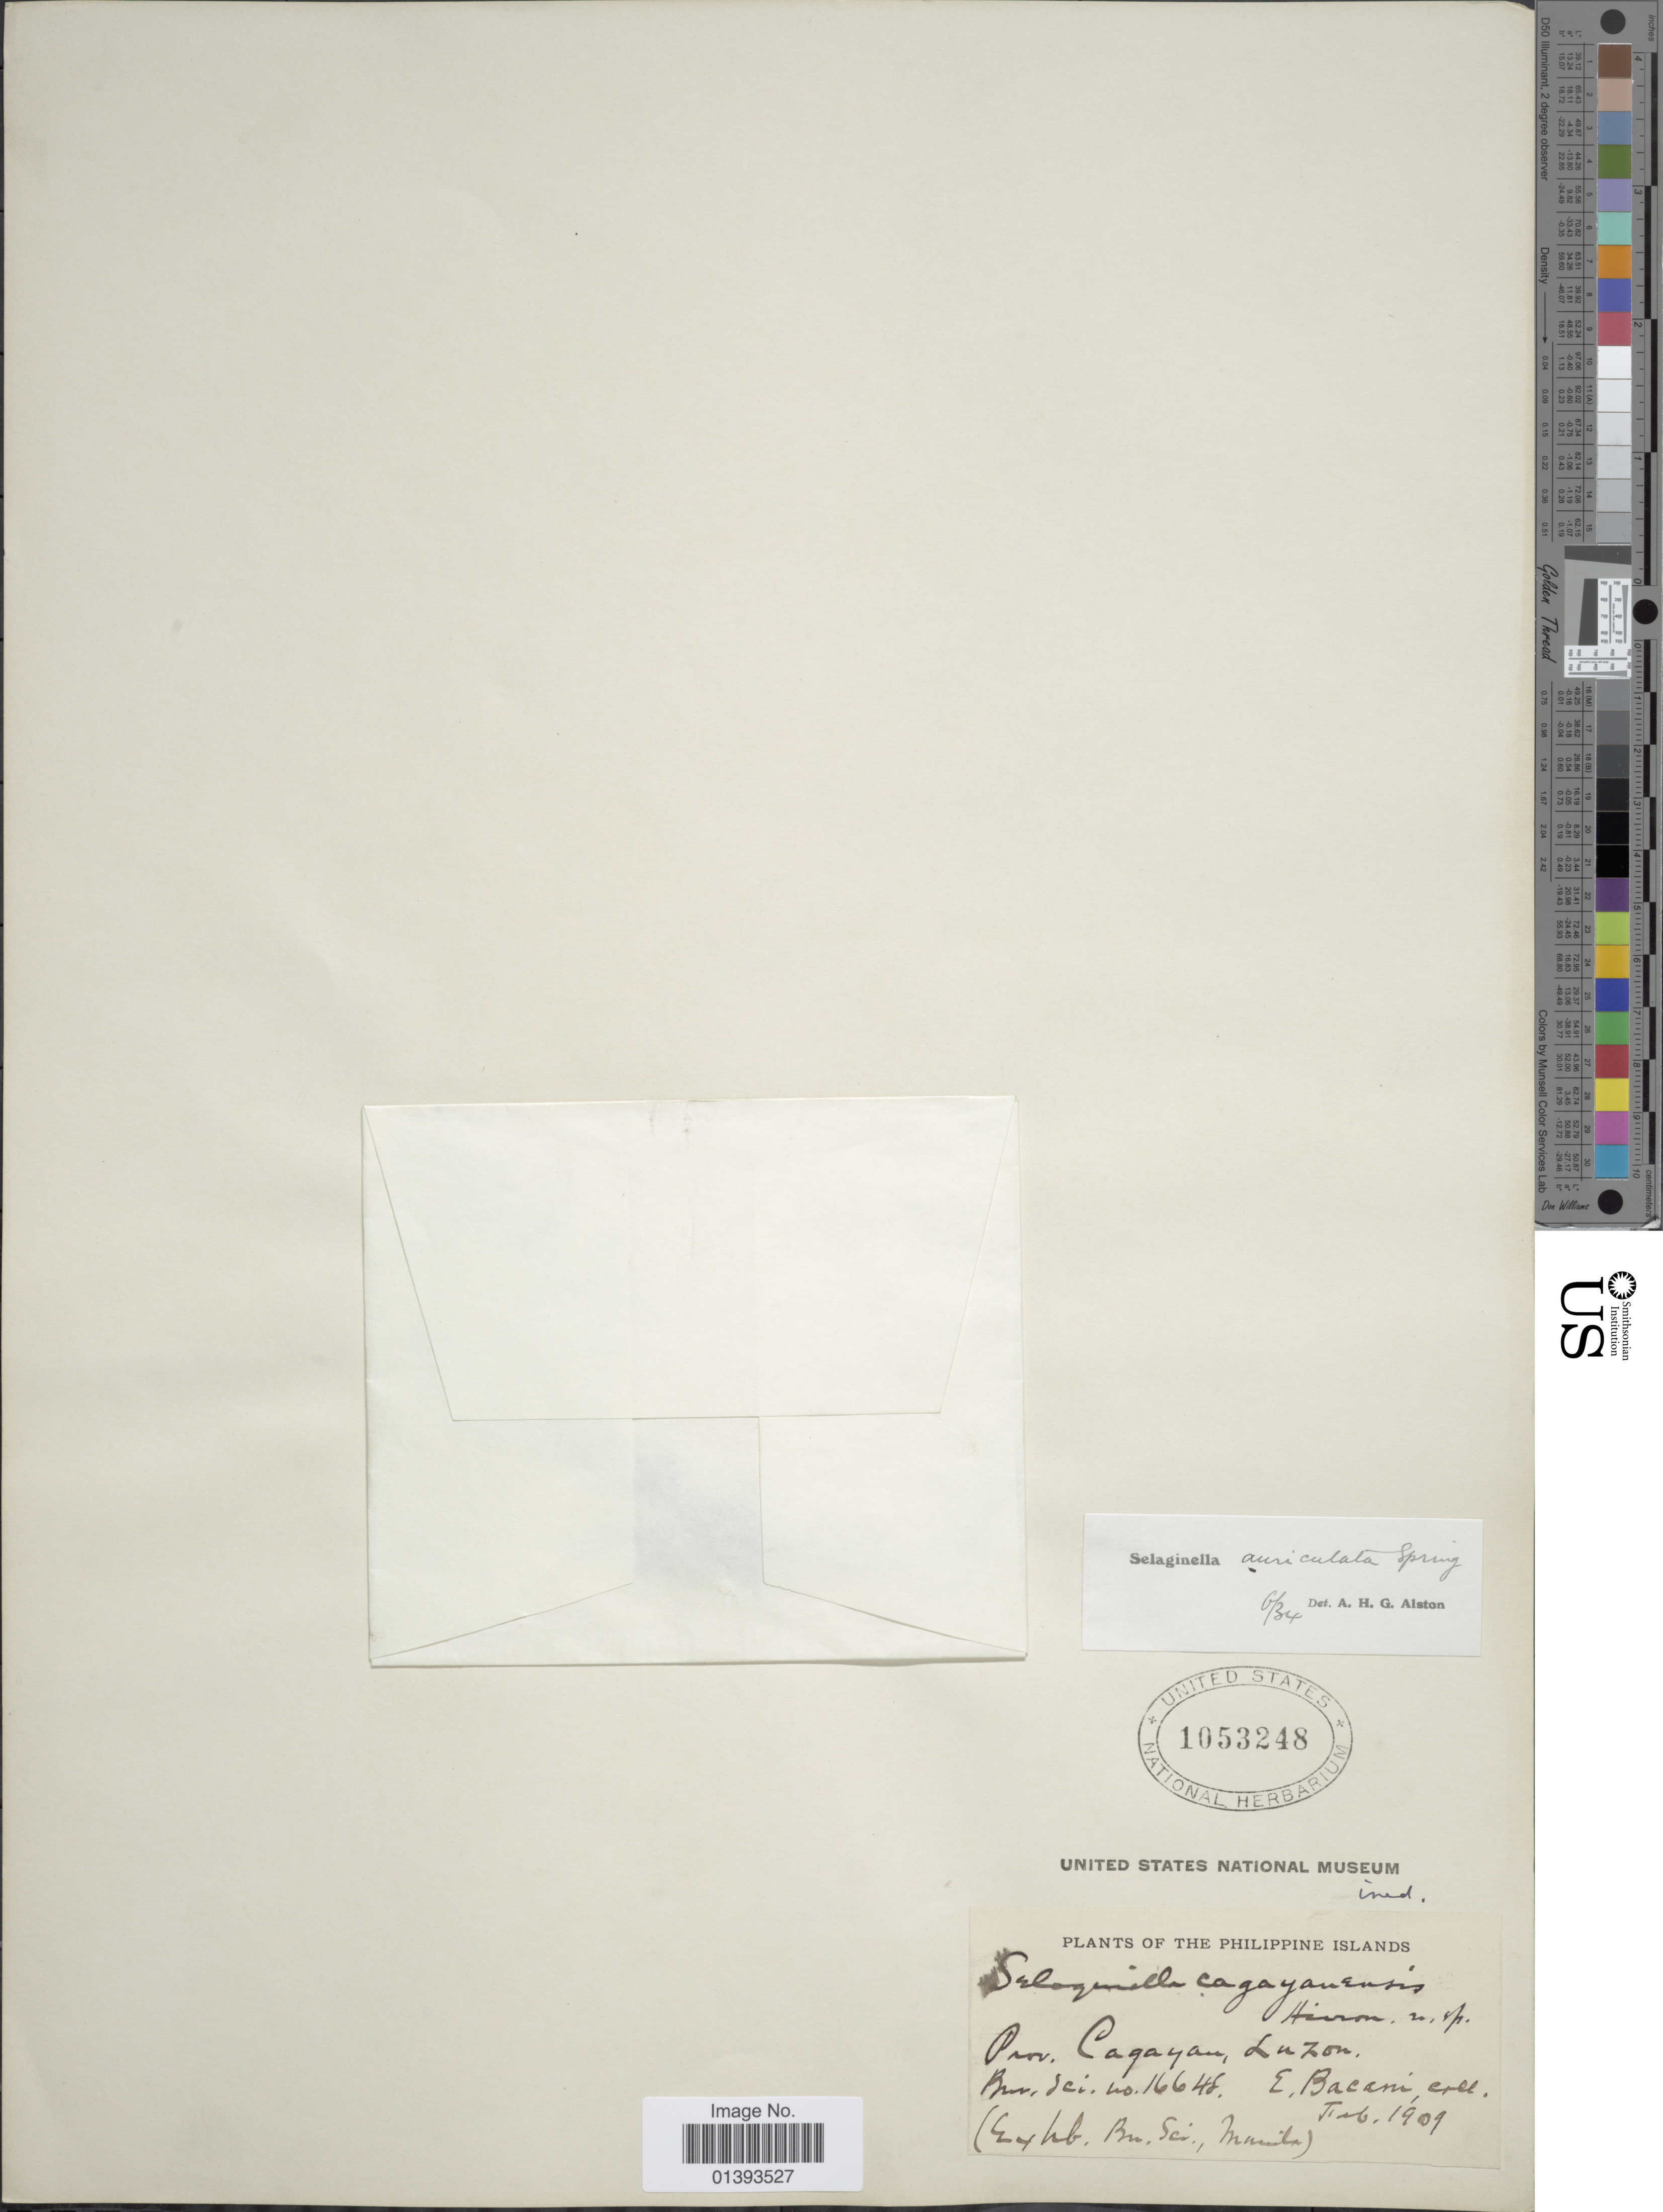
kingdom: Plantae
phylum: Tracheophyta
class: Lycopodiopsida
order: Selaginellales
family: Selaginellaceae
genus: Selaginella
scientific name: Selaginella auriculata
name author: Spring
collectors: E. Bacani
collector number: Bur Sci 16648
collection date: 1909-02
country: Philippines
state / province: Central Luzon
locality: Prov. Cagayan, Luzon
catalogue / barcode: US 1053248